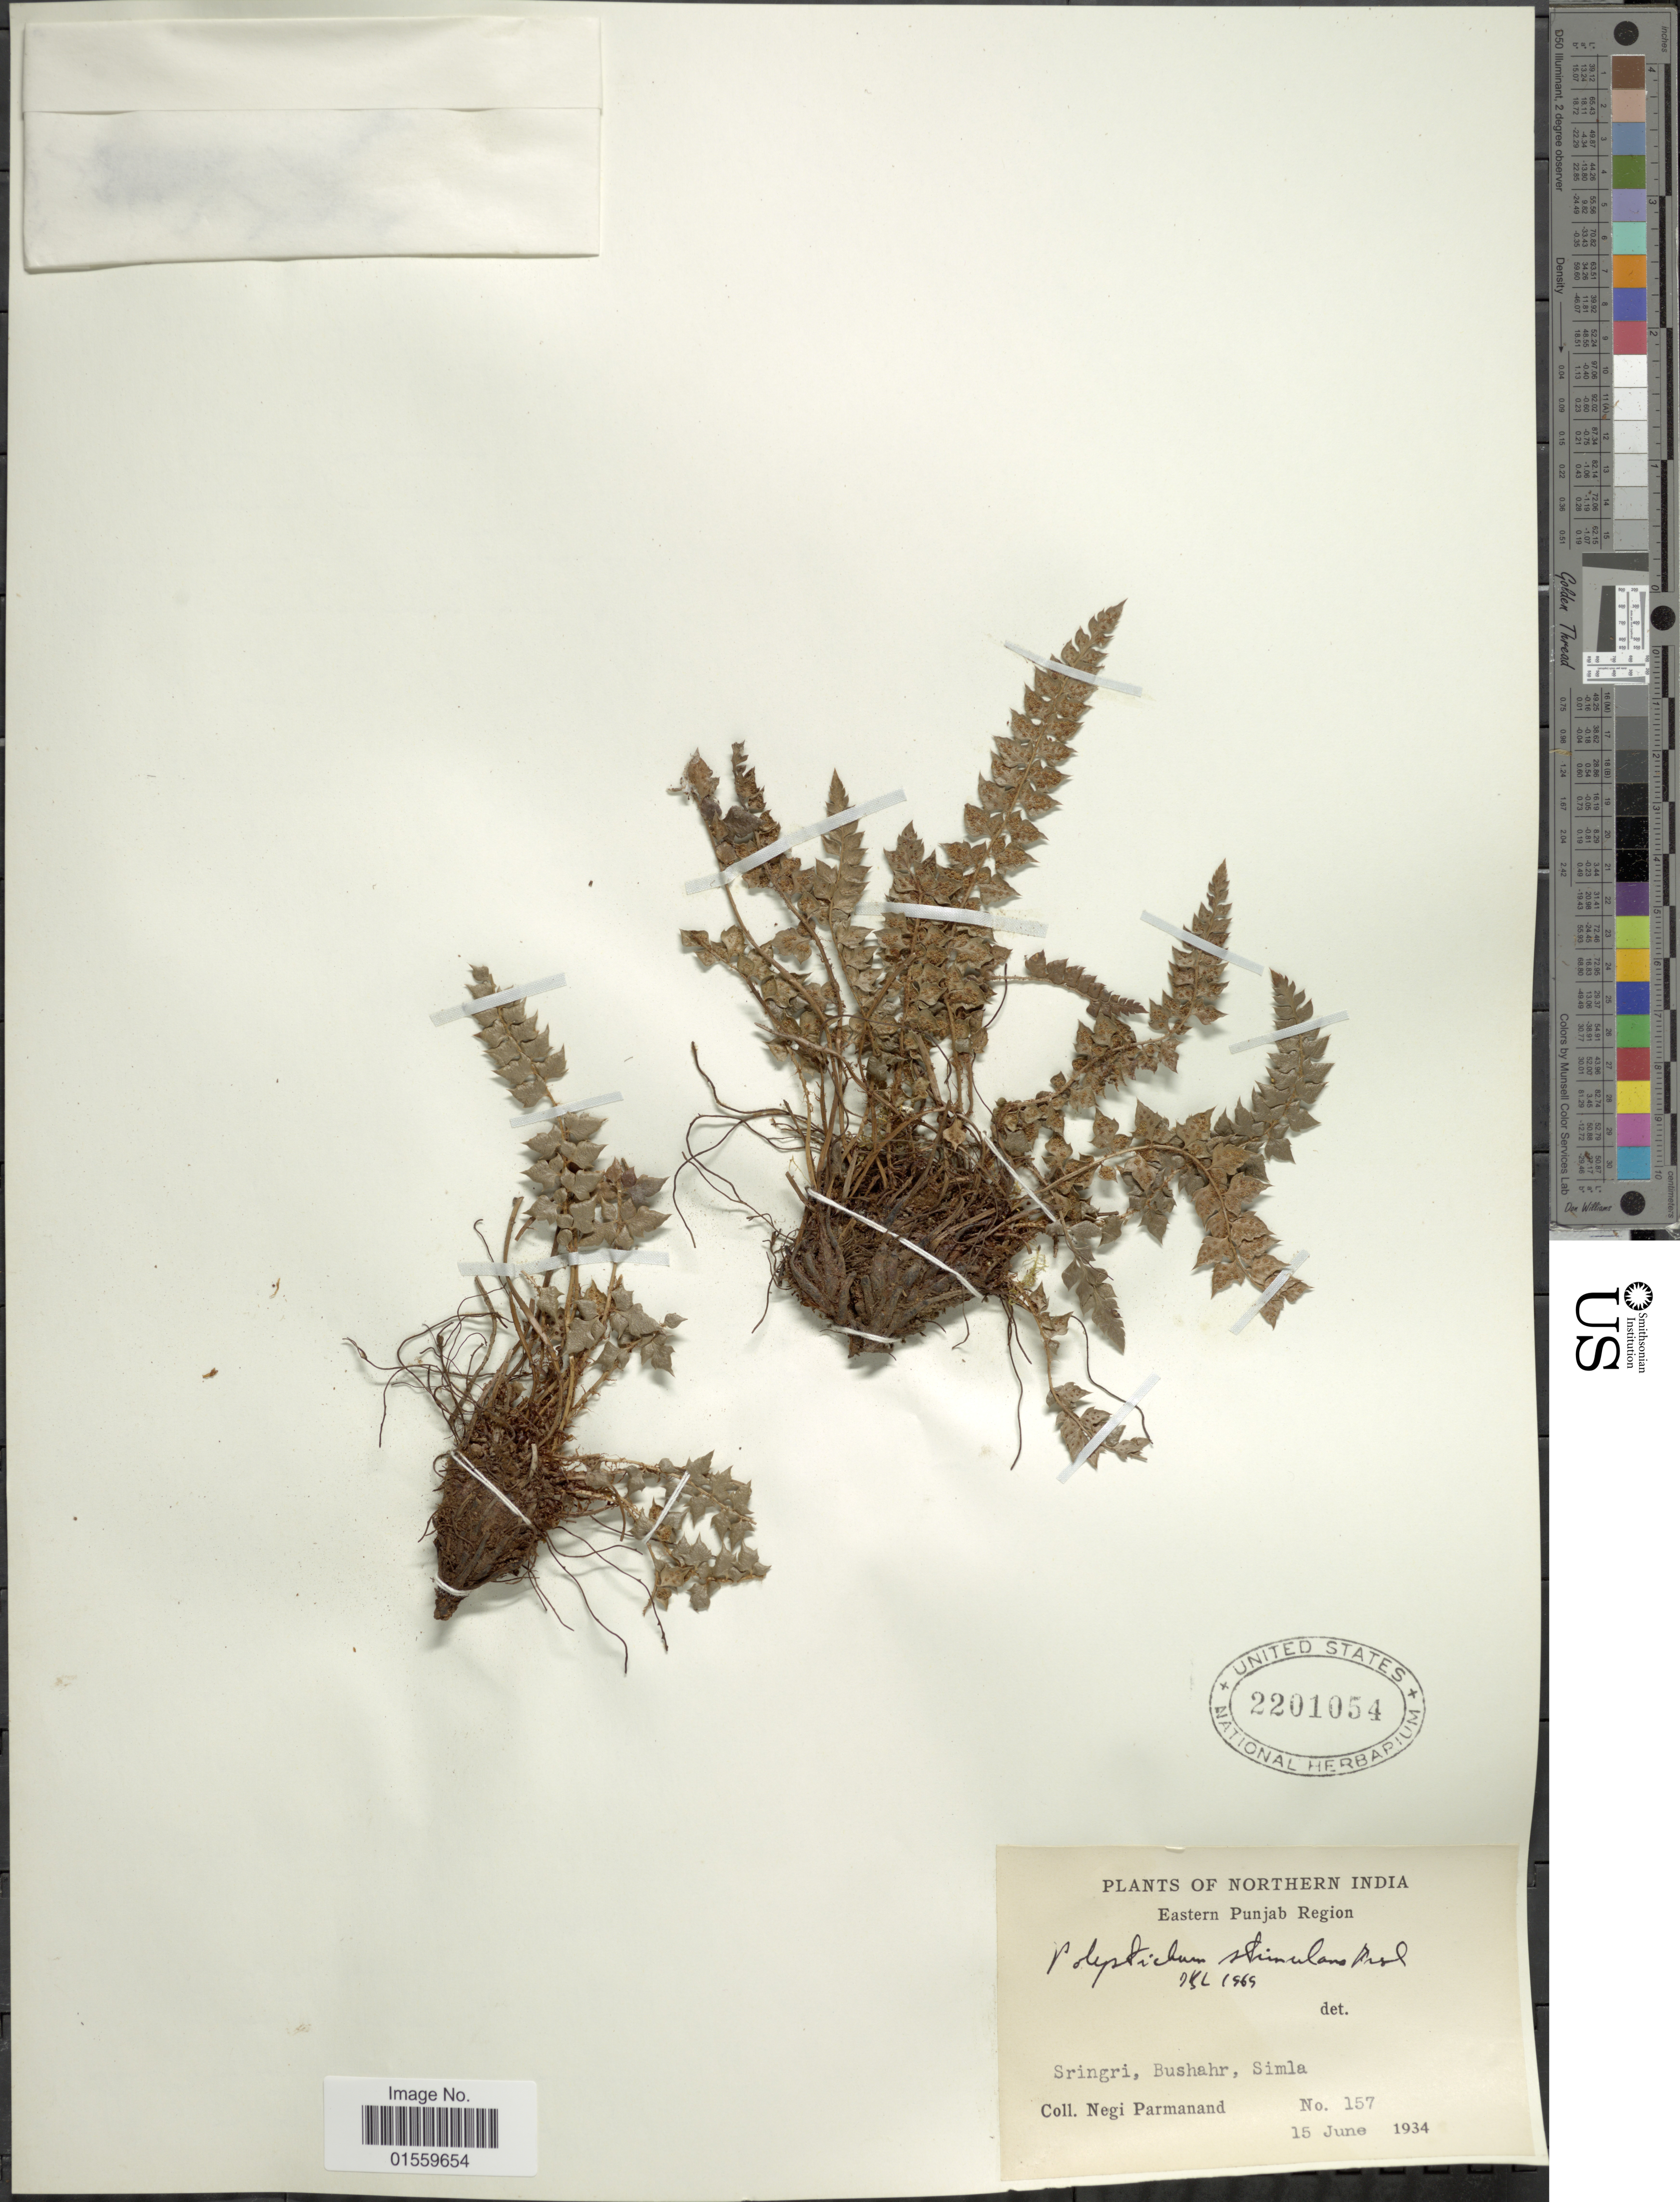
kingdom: Plantae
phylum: Tracheophyta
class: Polypodiopsida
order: Polypodiales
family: Dryopteridaceae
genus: Polystichum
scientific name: Polystichum stimulans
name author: (Kunze ex Mett.) Bedd.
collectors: N. Parmanand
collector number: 157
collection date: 1934-06-15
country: India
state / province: Himachal Pradesh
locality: Eastern Punjab Region, Sringri, Bushahr, Simla.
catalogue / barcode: US 2201054